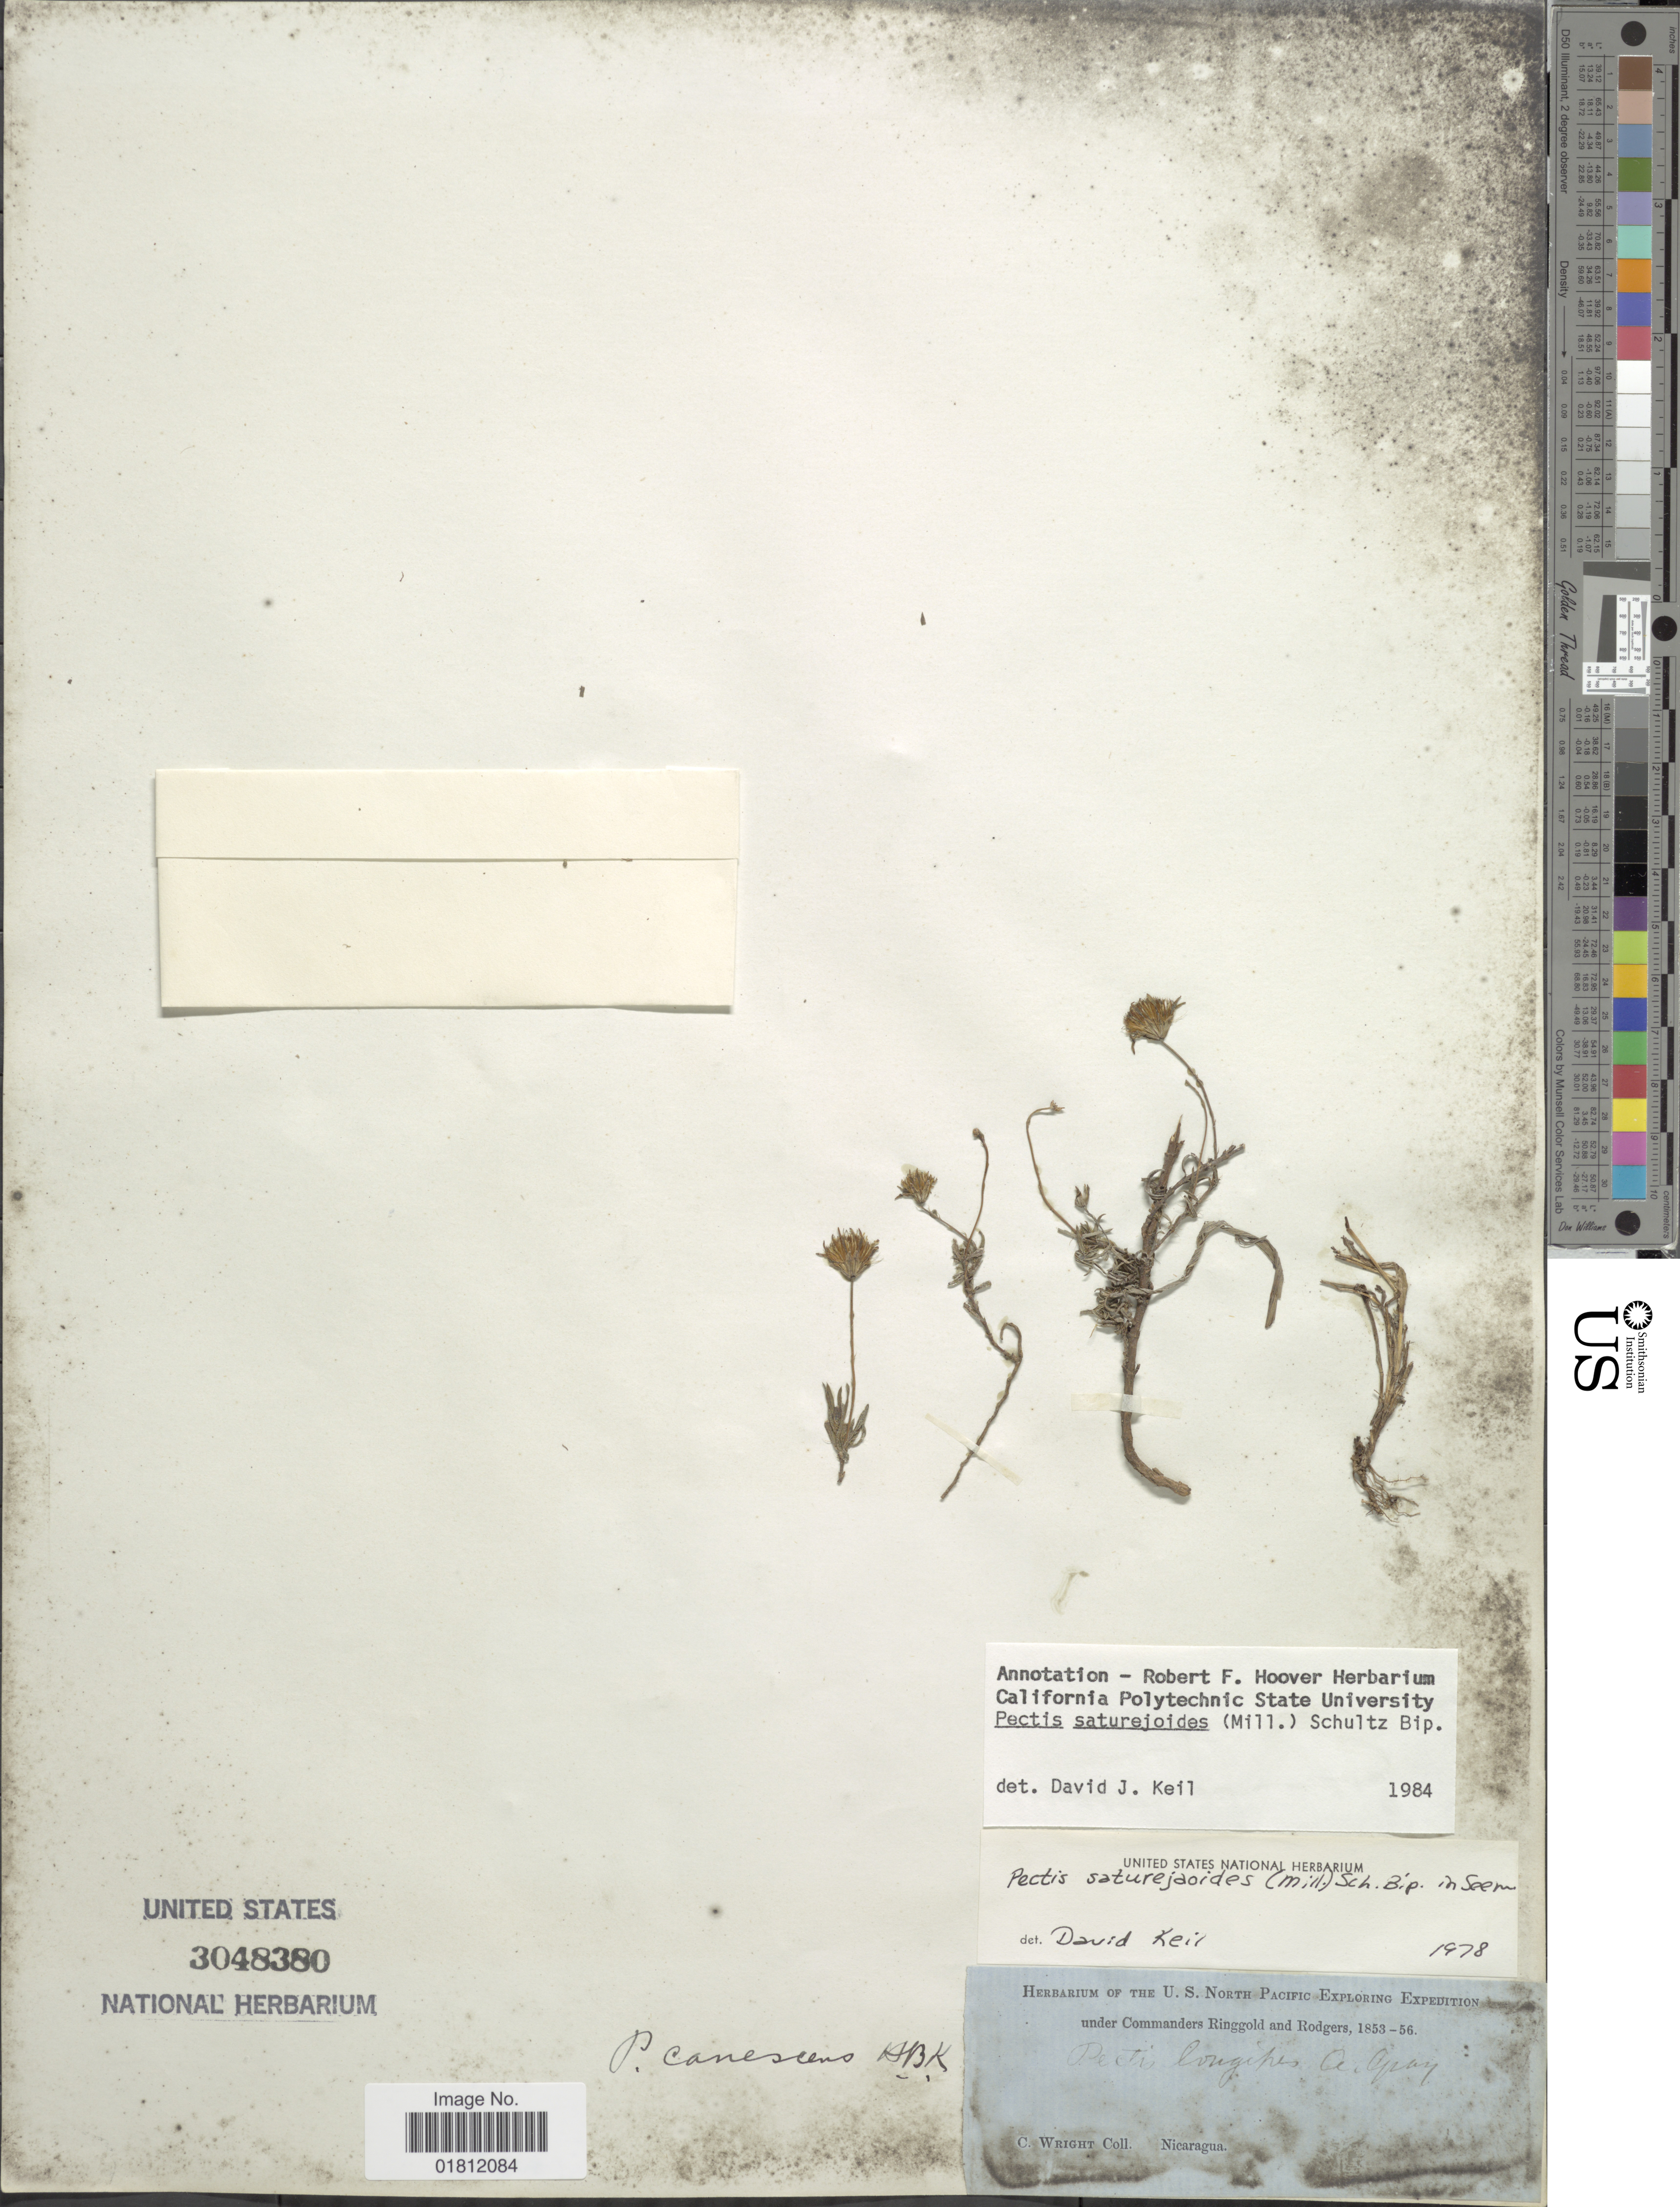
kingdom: Plantae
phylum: Tracheophyta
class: Magnoliopsida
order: Asterales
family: Asteraceae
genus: Pectis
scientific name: Pectis saturejoides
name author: (Mill.) Sch. Bip.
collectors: C. Wright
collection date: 1853/1856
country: Nicaragua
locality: Nicaragua.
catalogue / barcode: US 3048380